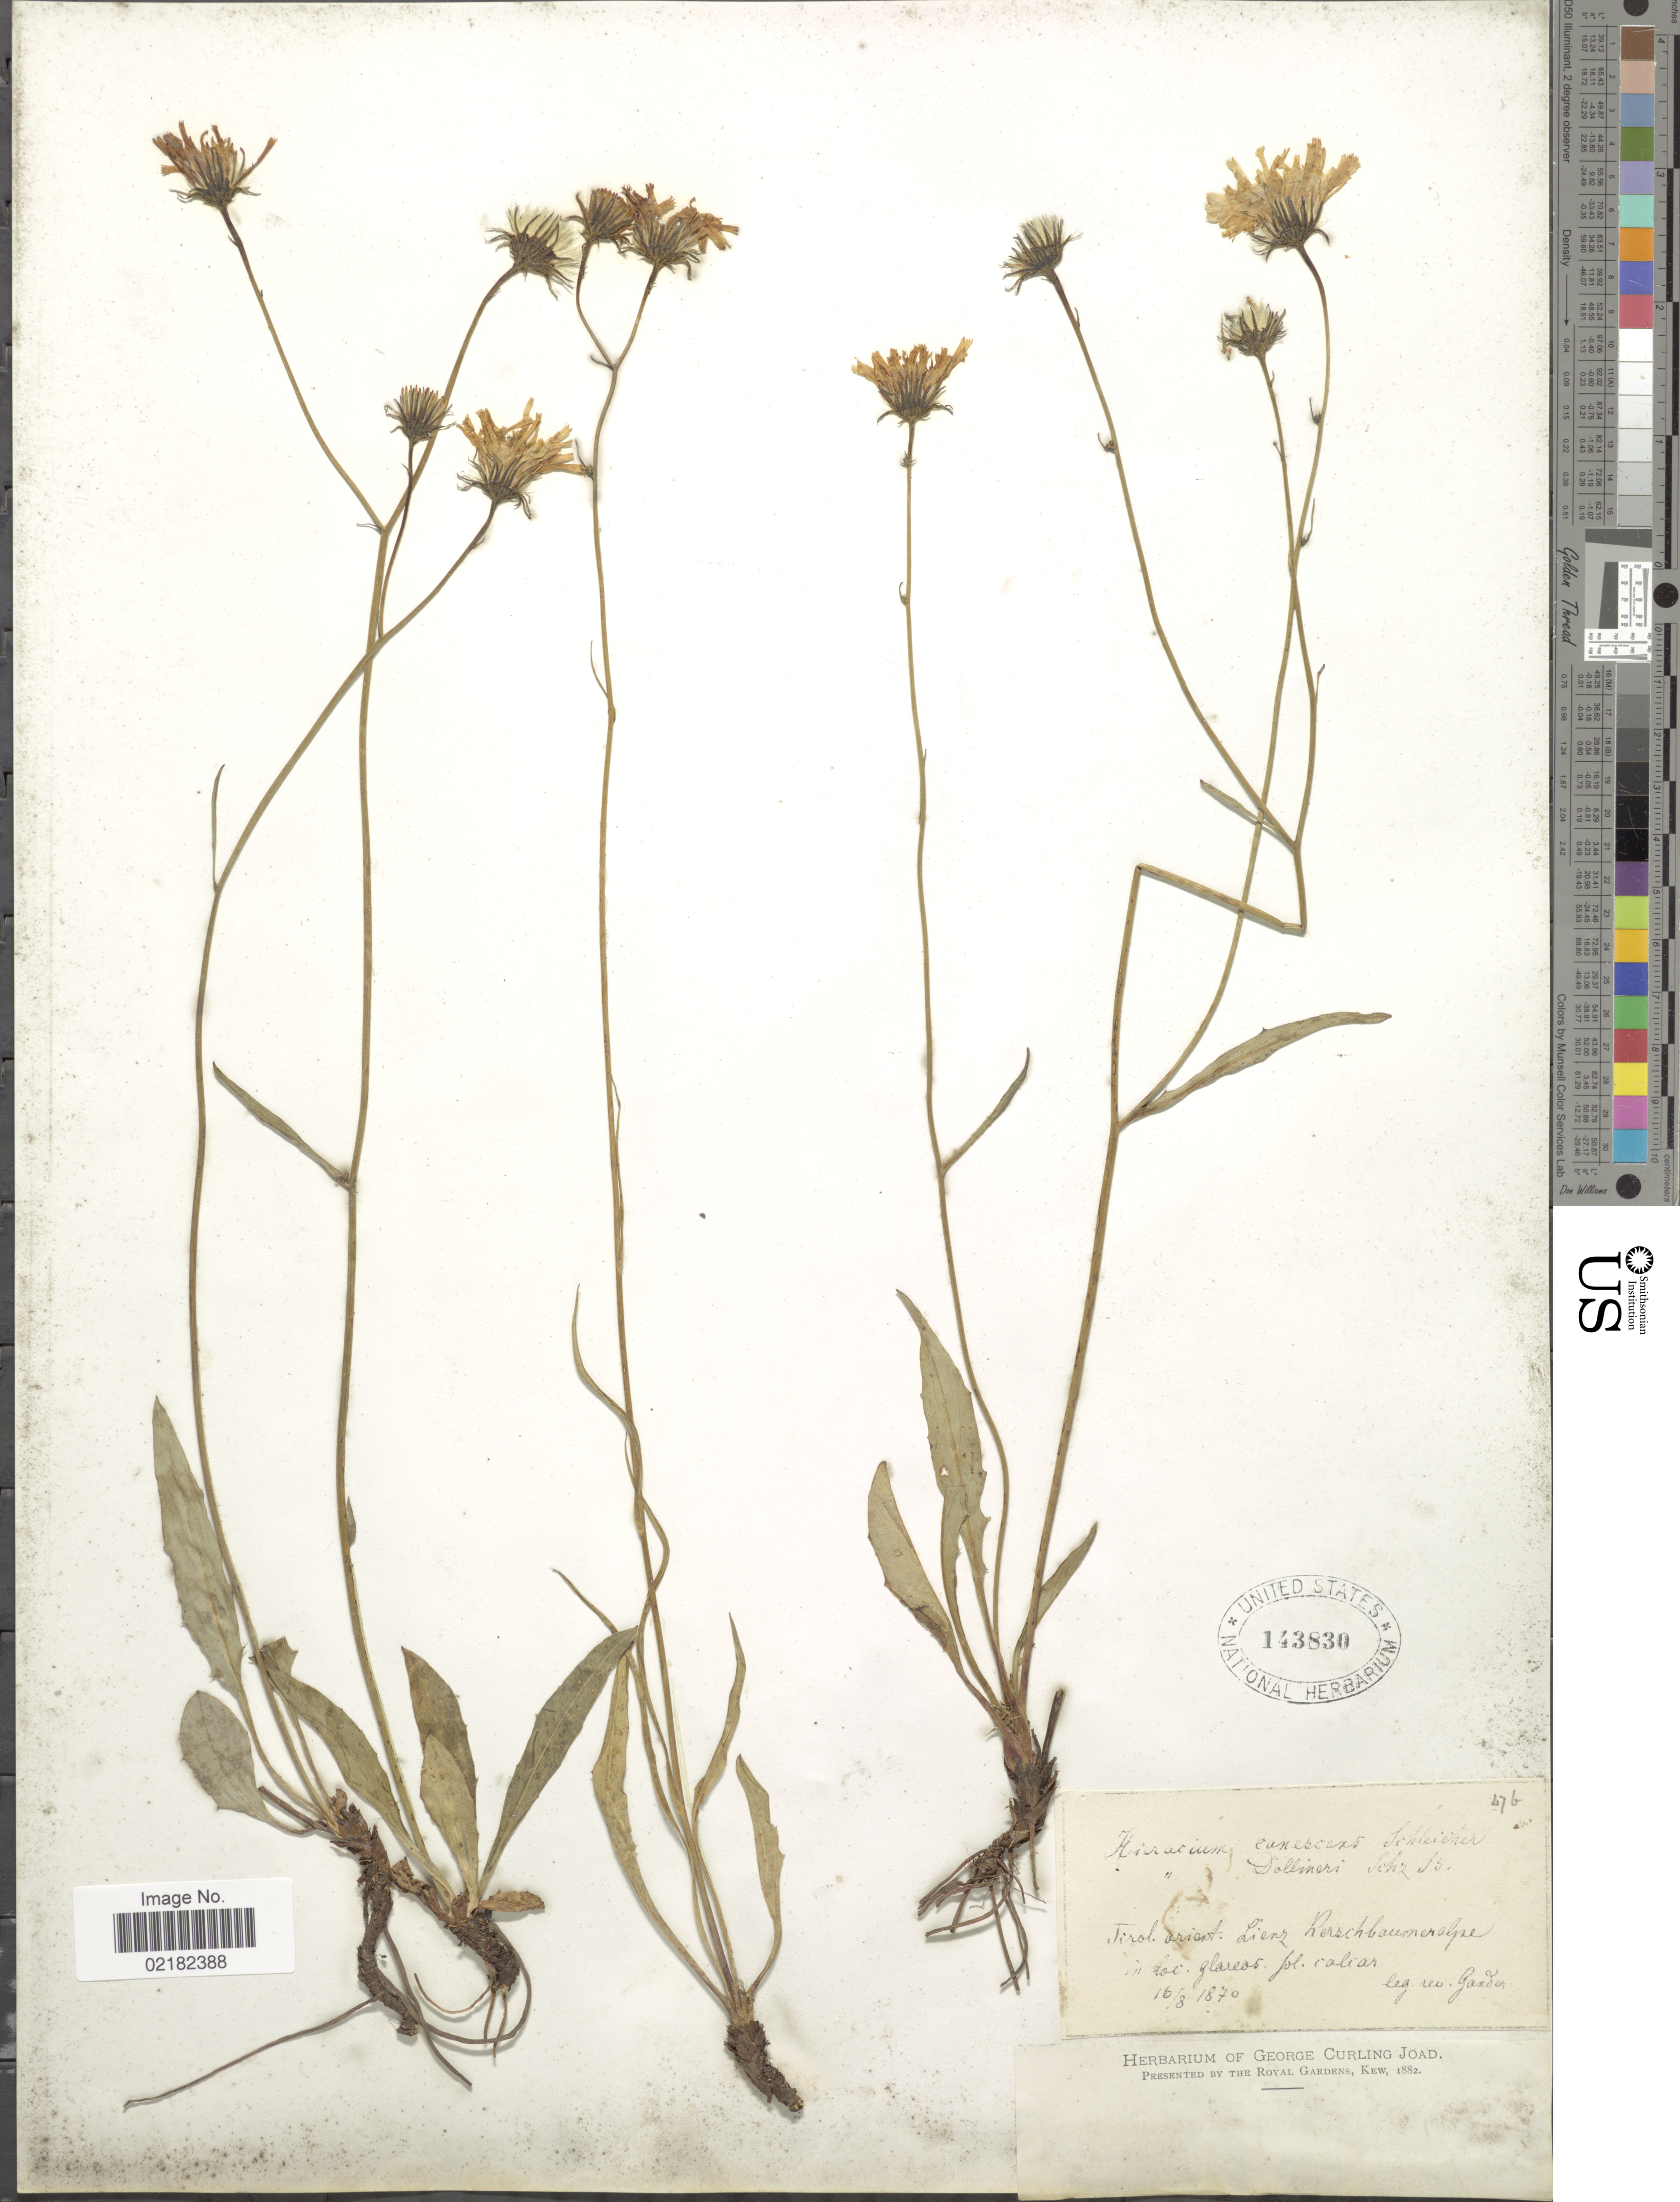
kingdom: Plantae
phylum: Tracheophyta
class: Magnoliopsida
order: Asterales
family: Asteraceae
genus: Hieracium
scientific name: Hieracium canescens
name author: Link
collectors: Gander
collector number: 47b*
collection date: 1870-08-16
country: Austria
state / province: Tirol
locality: Tirol orient. Lienz Rerschbaumeralpe in loc. glareos pl. calcar.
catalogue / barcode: US 143830